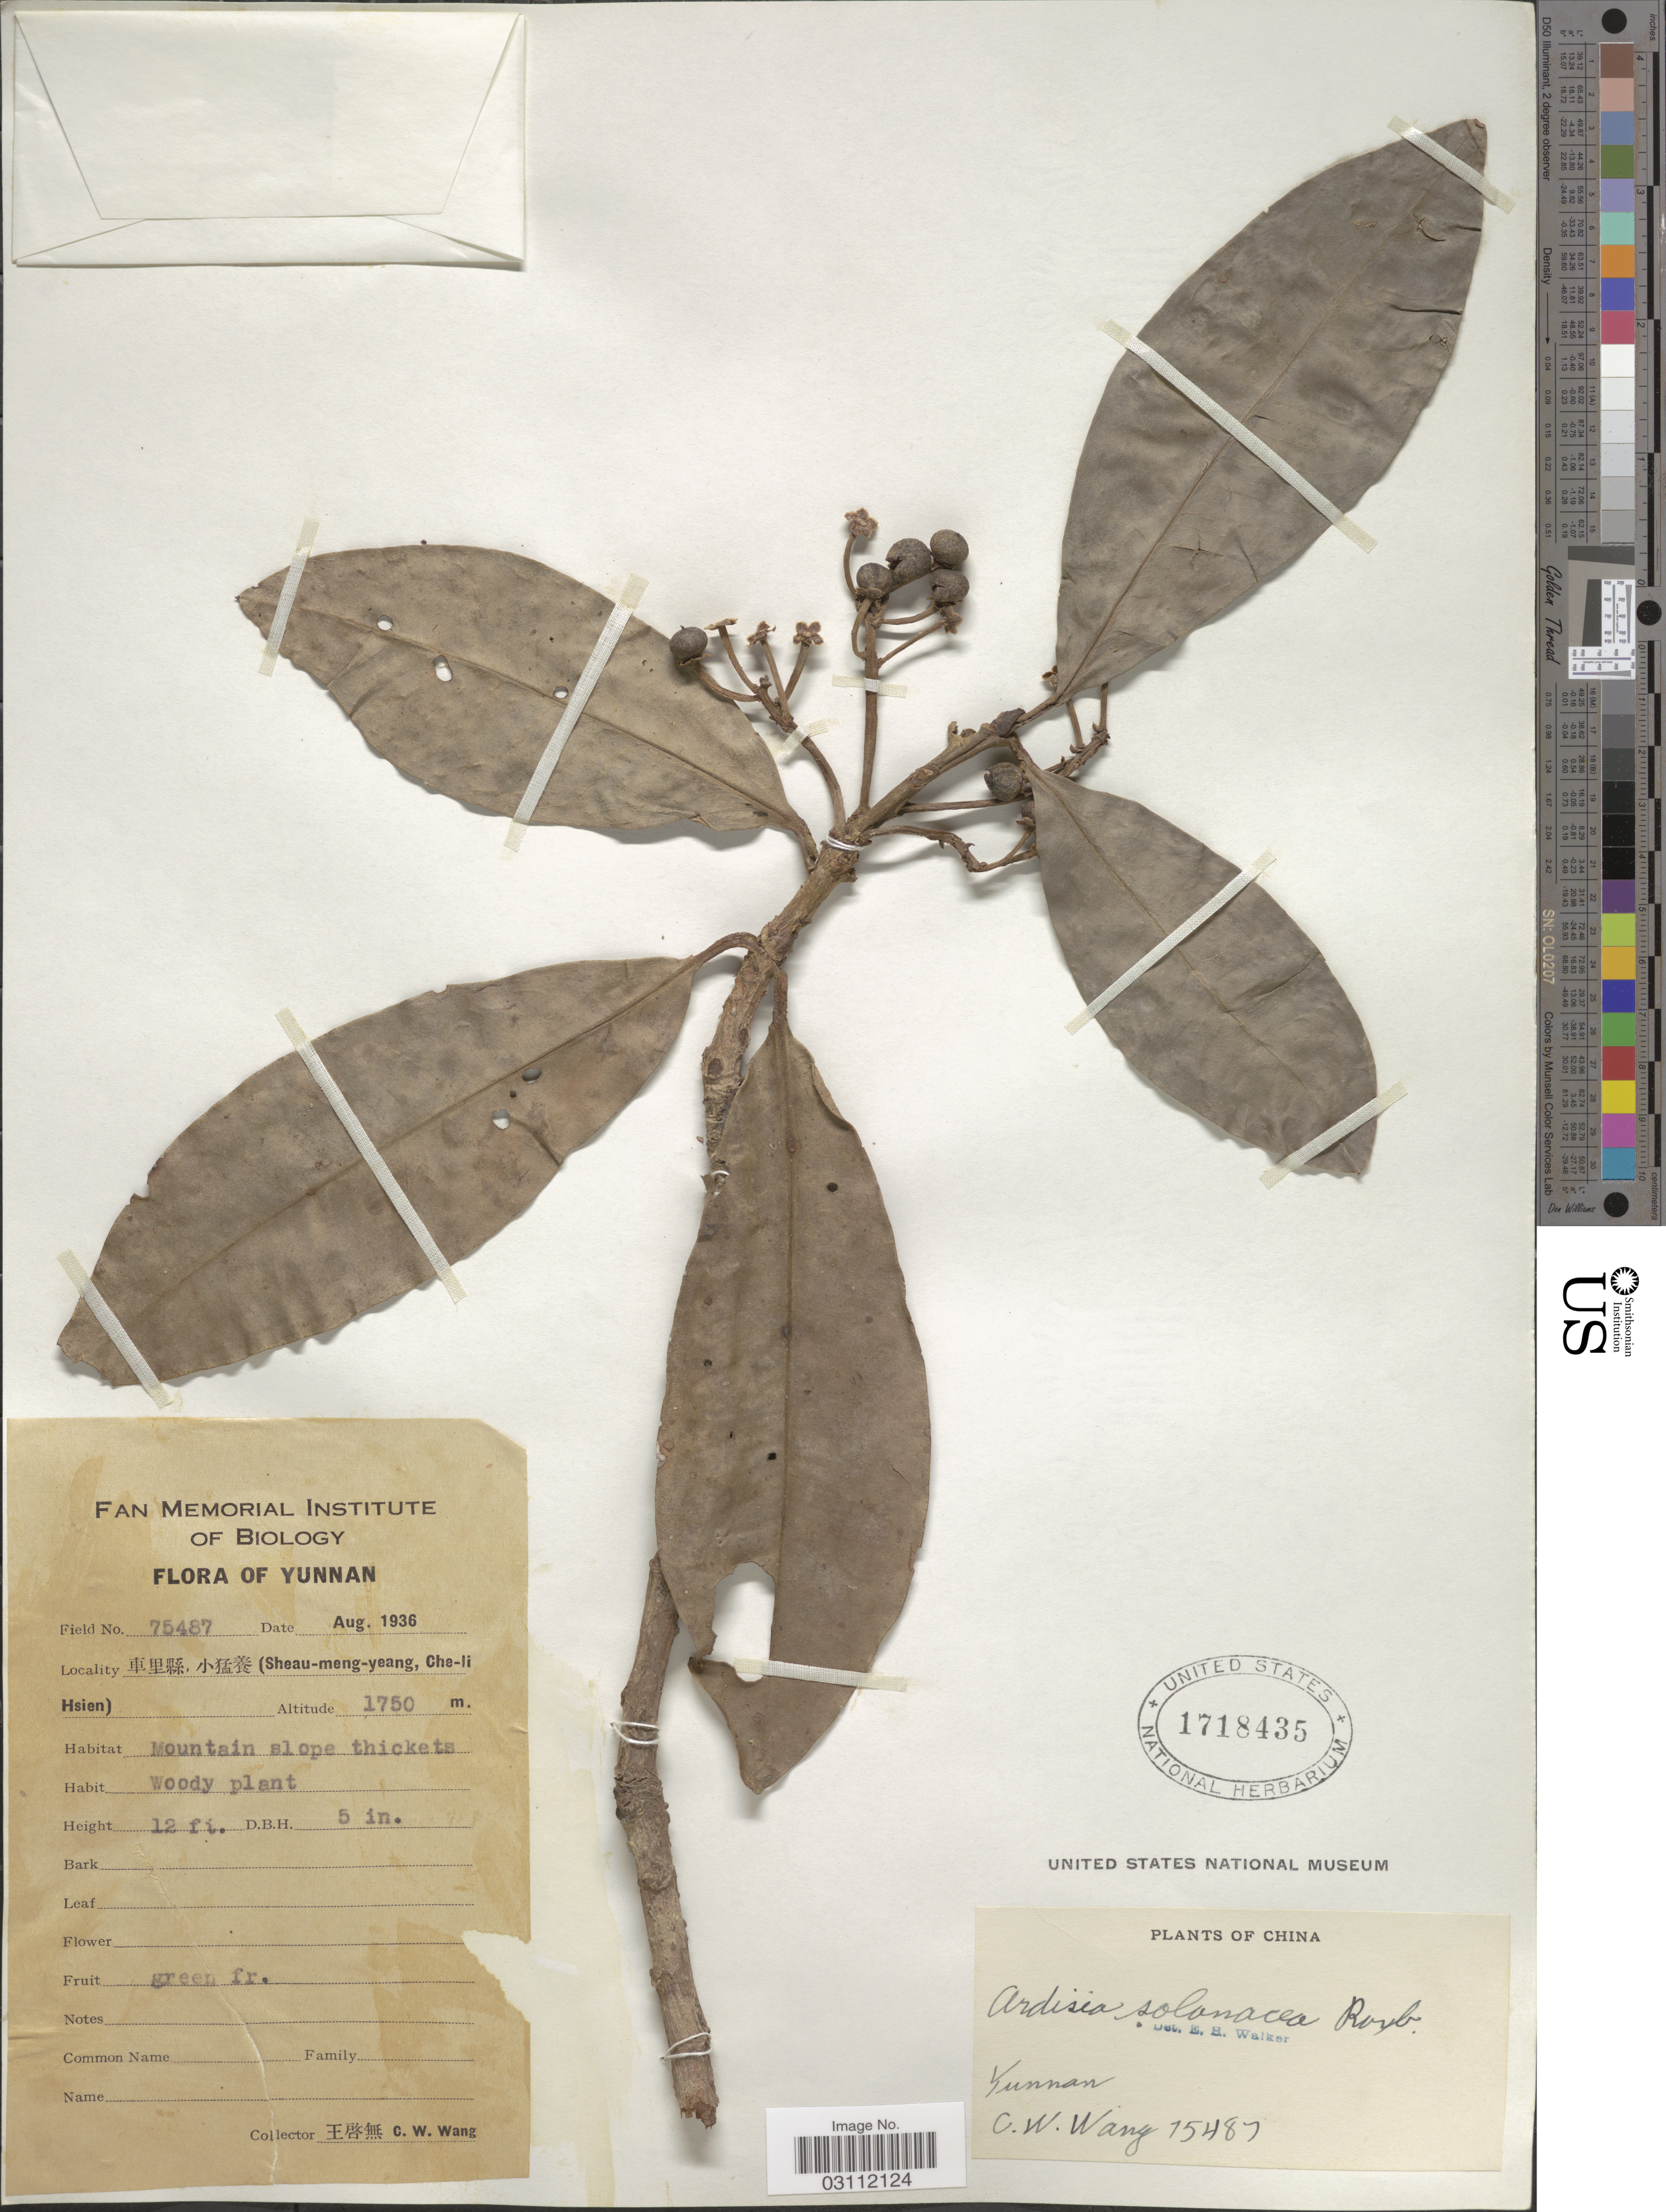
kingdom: Plantae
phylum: Tracheophyta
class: Magnoliopsida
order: Ericales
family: Primulaceae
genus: Ardisia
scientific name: Ardisia solanacea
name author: Roxb.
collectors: C. W. Wang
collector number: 75487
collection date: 1936-08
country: China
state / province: Yunnan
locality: Yunnan, (Sheau-meng-yeang, Che-li Hsien).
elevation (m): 1750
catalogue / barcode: US 1718435